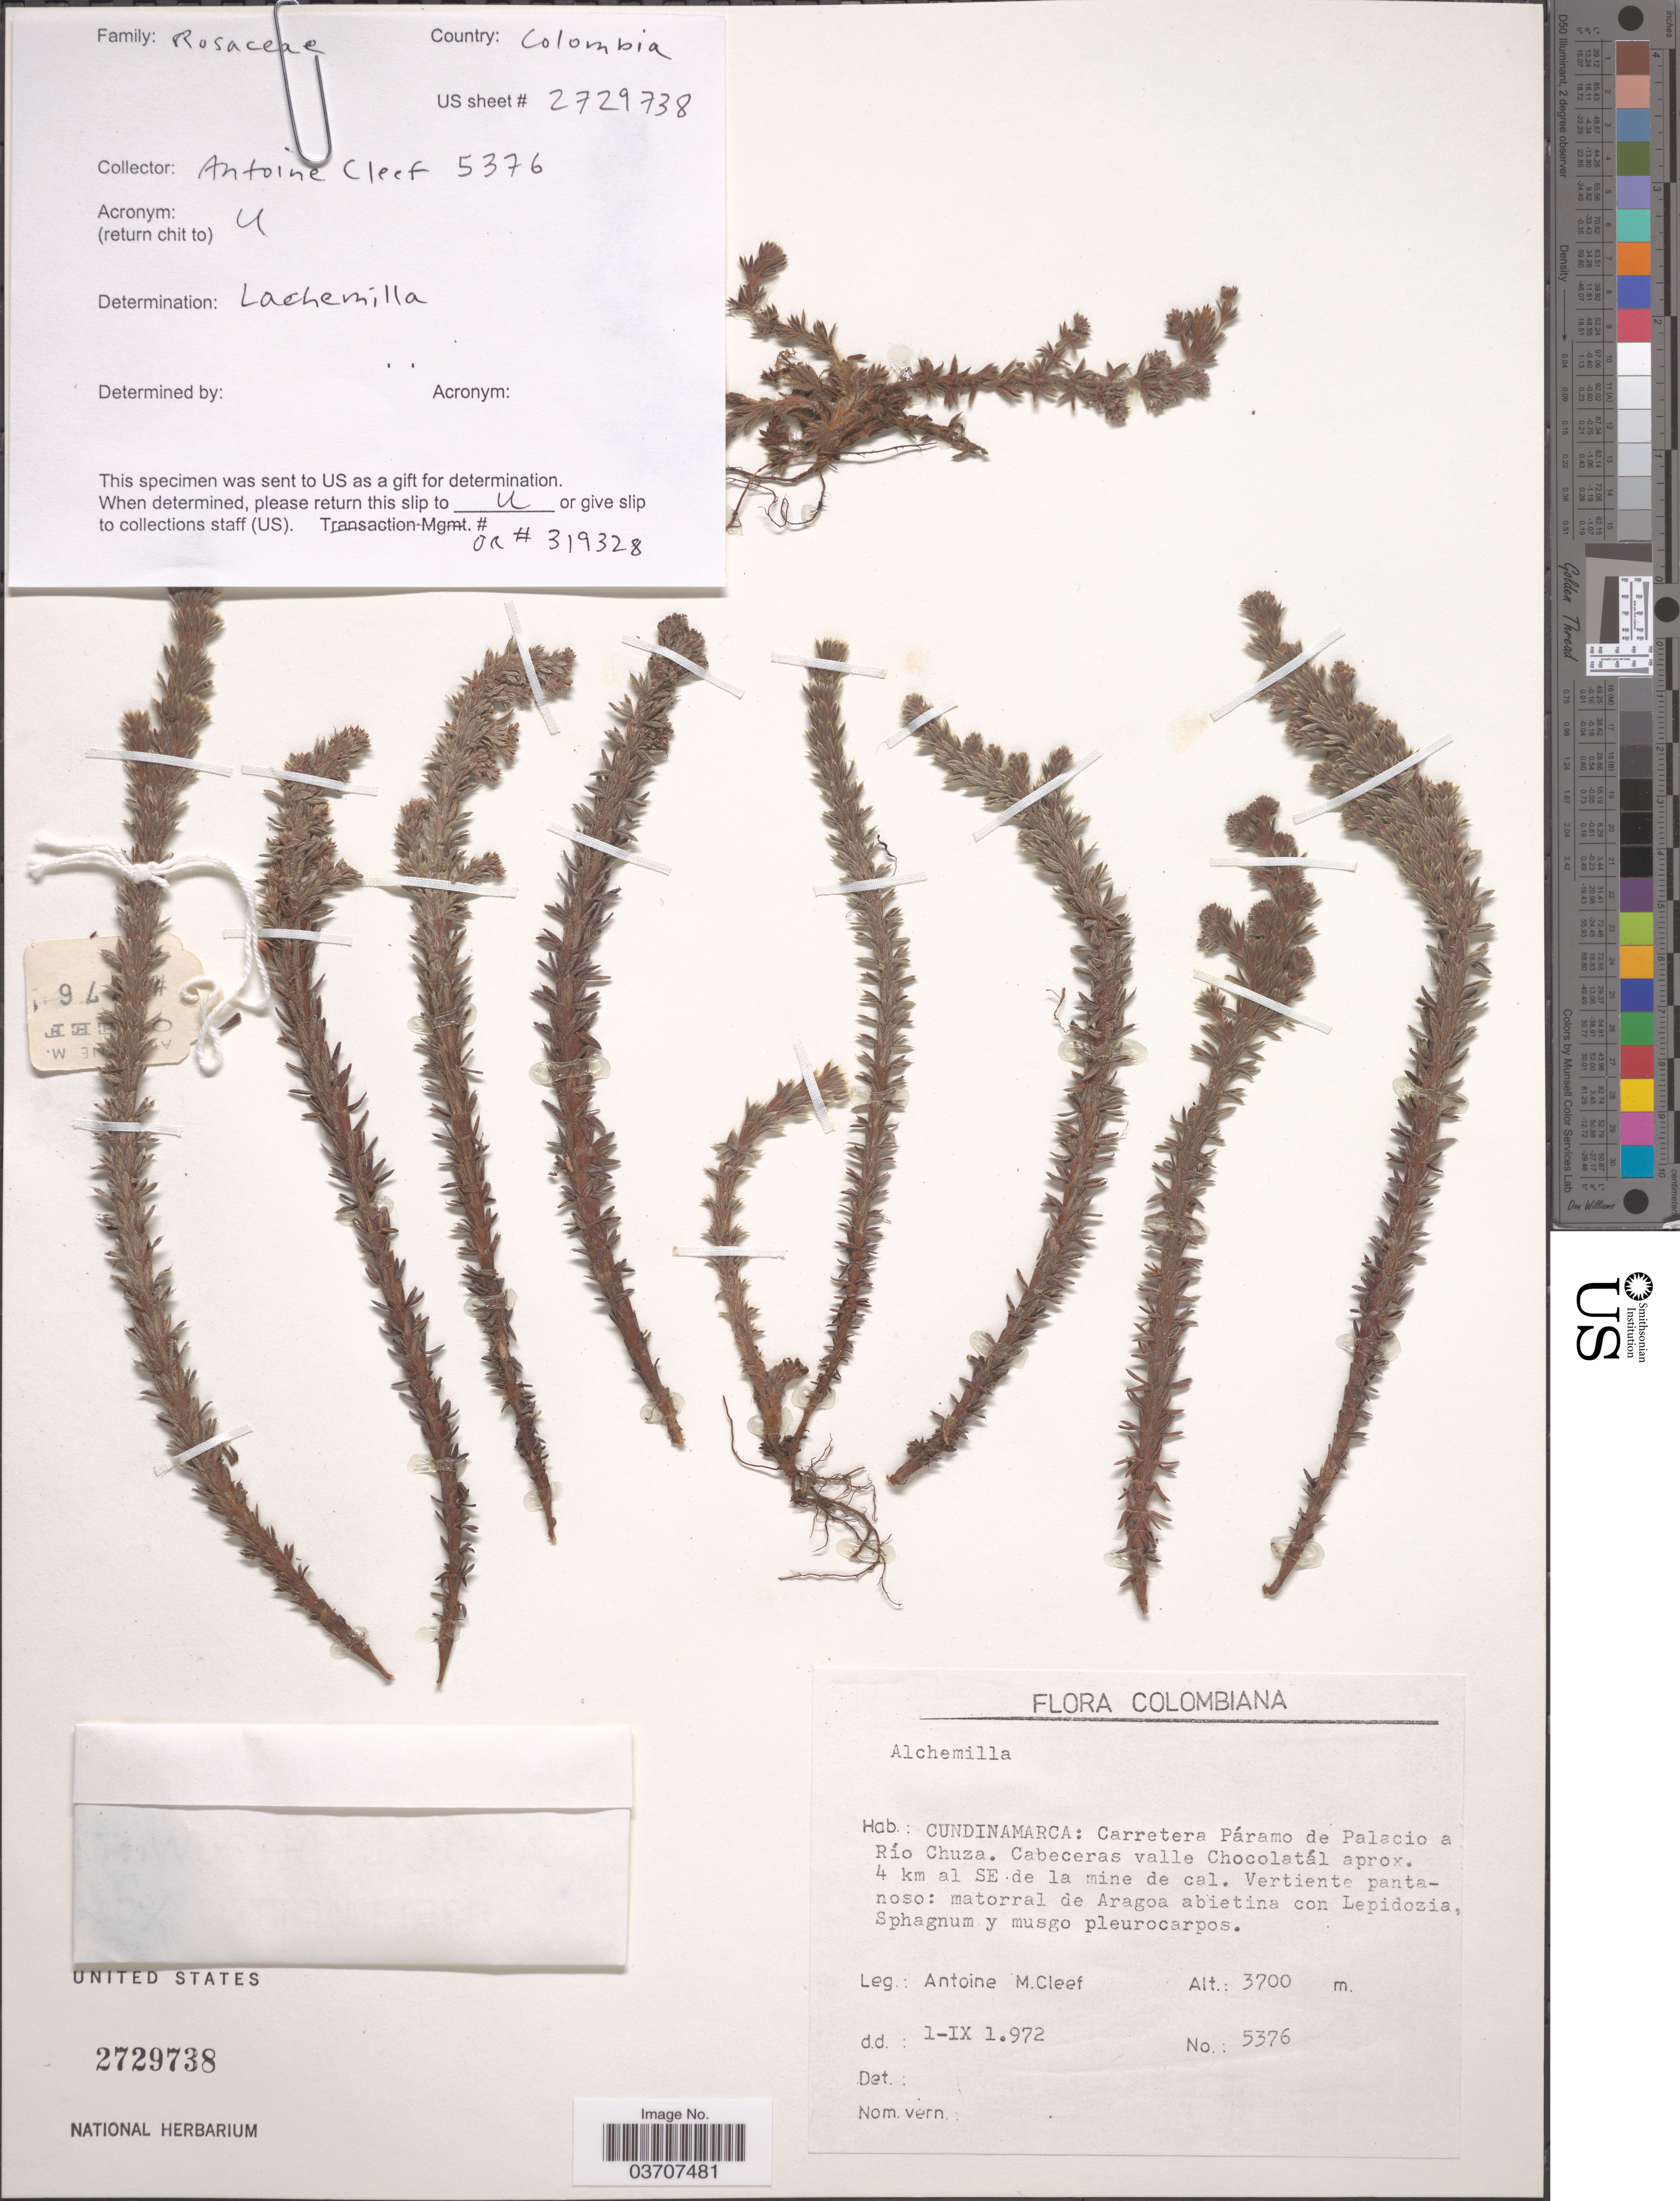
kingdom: Plantae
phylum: Tracheophyta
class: Magnoliopsida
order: Rosales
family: Rosaceae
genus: Alchemilla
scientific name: Alchemilla nivalis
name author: Kunth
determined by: Dorr, L. J., (BOT), Smithsonian Institution - National Museum of Natural History (UNITED STATES)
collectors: A. M. Cleef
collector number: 5376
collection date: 1972-09-01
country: Colombia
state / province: Cundinamarca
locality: Carretera Páramo de Palacio a Río Chuza. Cabeceras valle Chocolatál aprox. 4 km al SE de la mine de cal.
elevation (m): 3700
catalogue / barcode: US 2729738